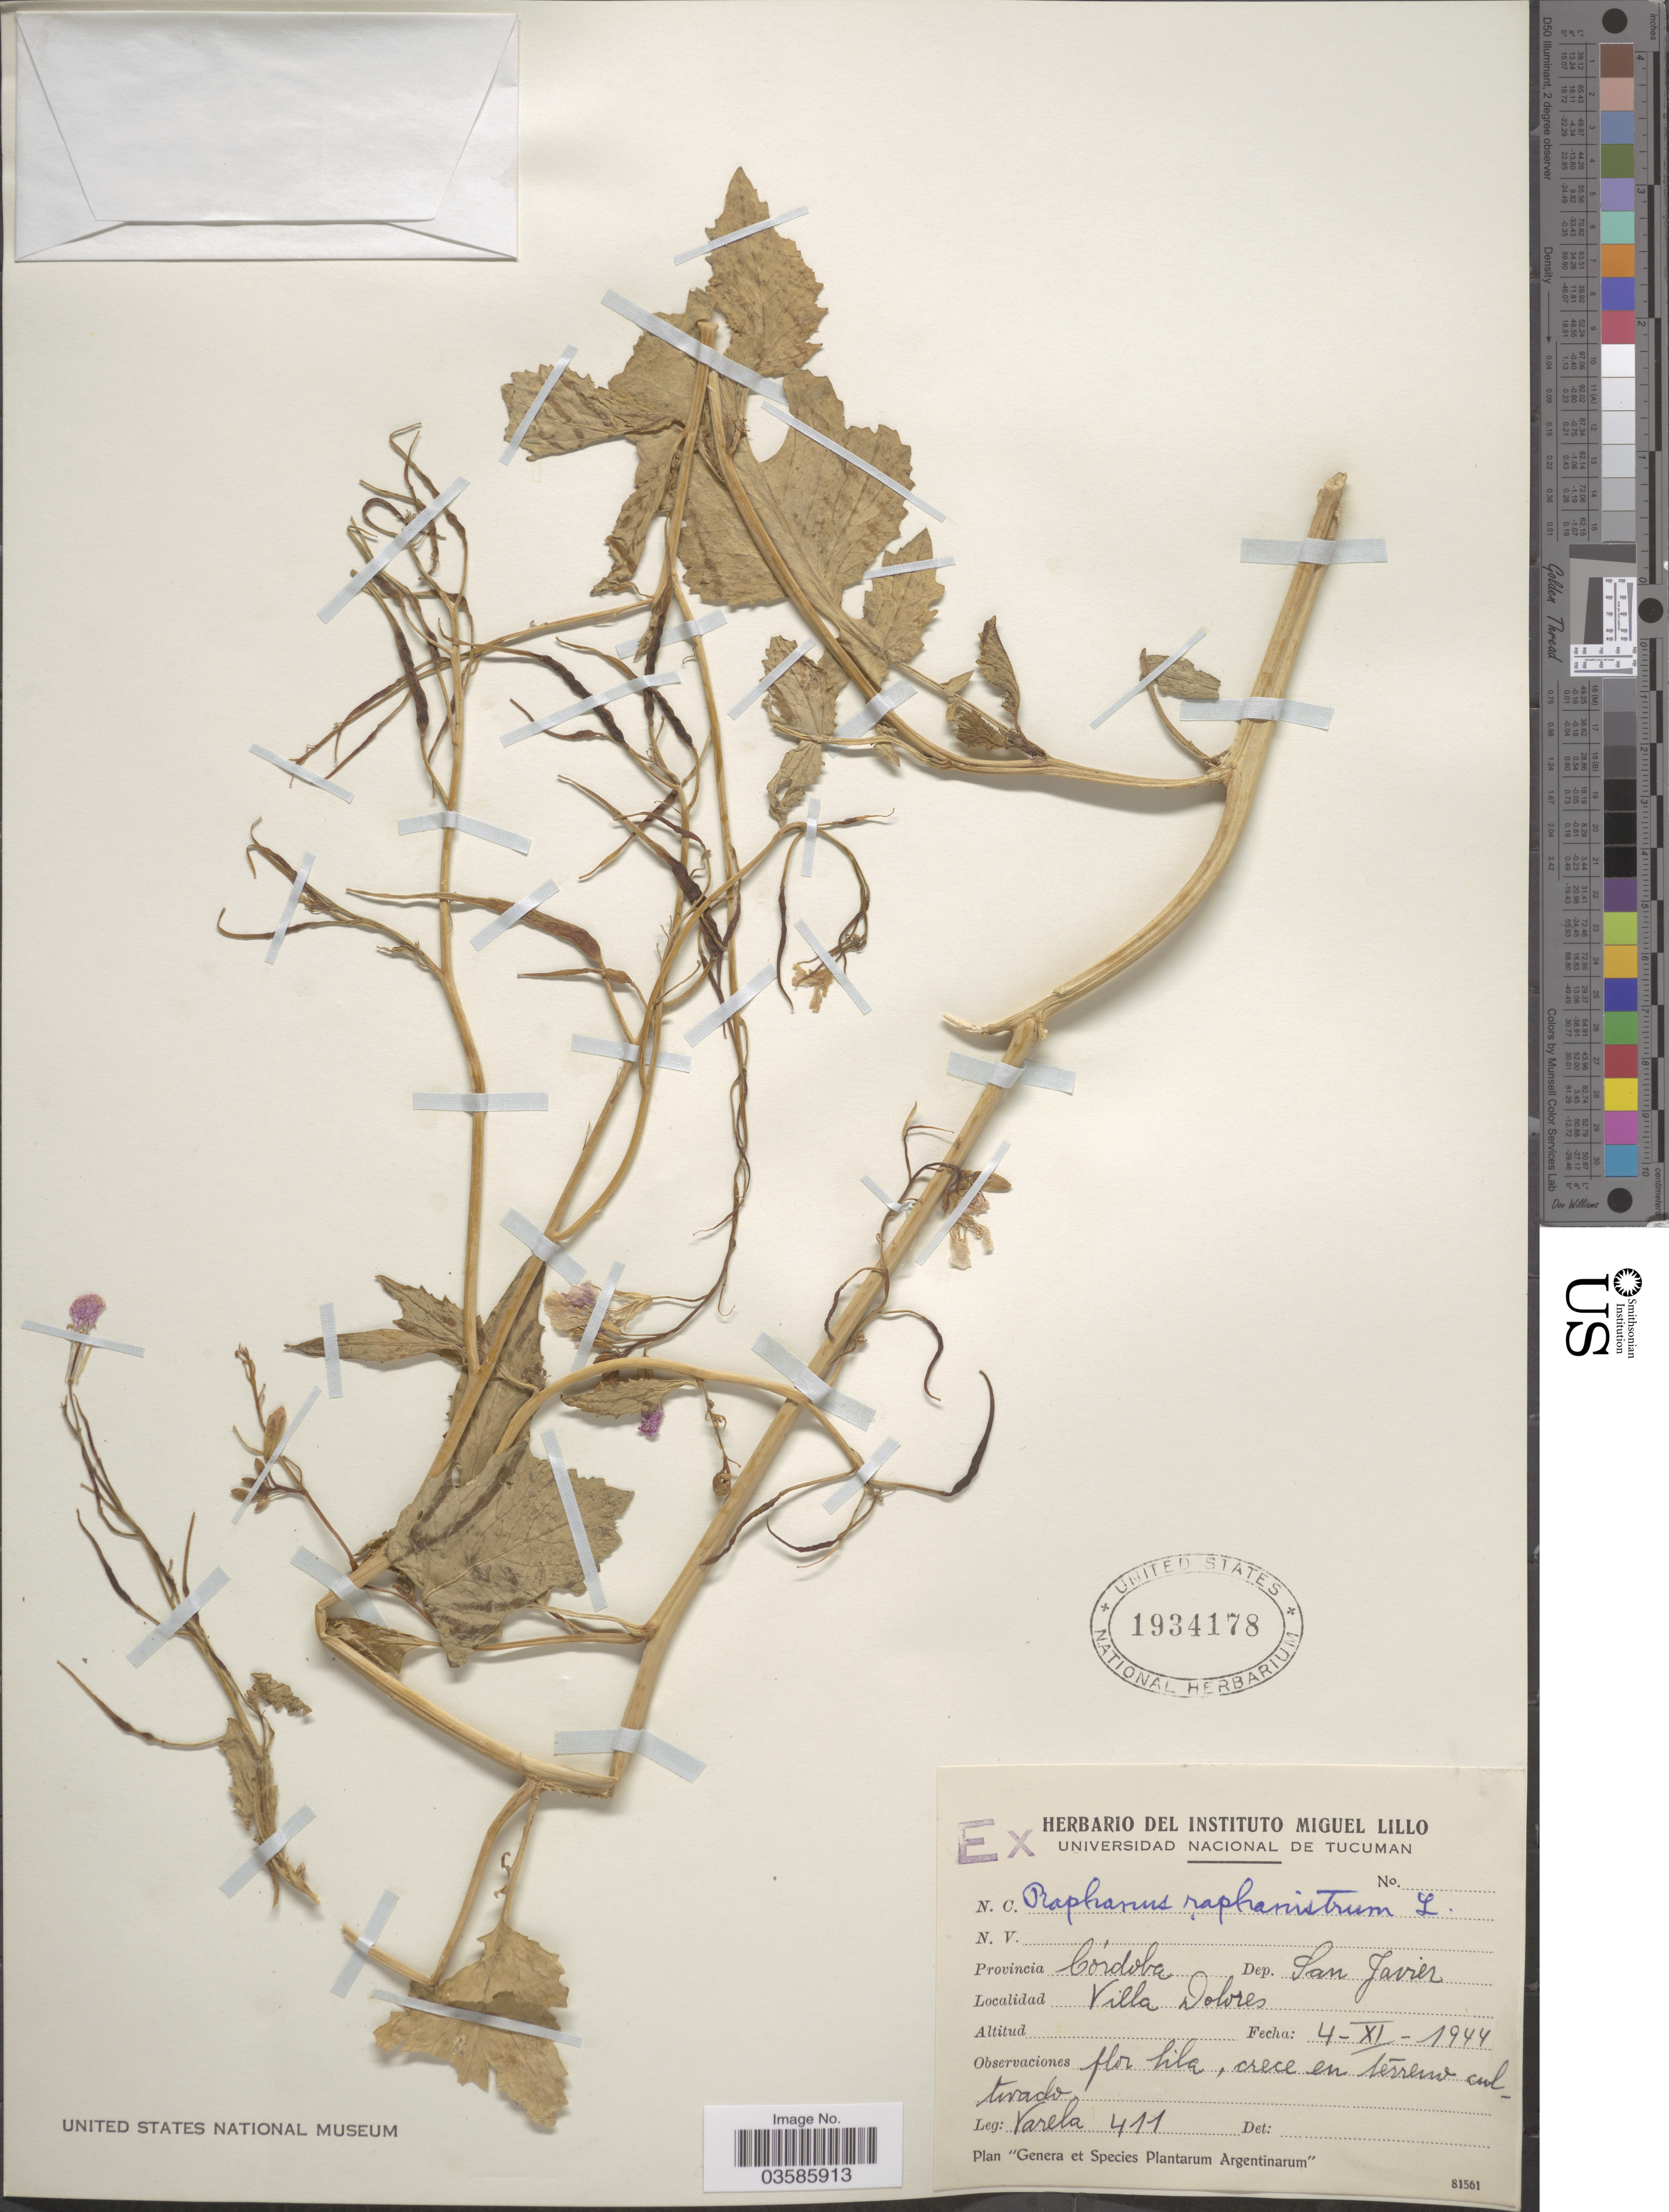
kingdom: Plantae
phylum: Tracheophyta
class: Magnoliopsida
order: Brassicales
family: Brassicaceae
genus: Raphanus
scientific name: Raphanus raphanistrum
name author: L.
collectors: -. Varela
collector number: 411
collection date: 1944-11-04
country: Colombia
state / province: Córdoba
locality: Dep. San Javier. Villa Dolores.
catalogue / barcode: US 1934178